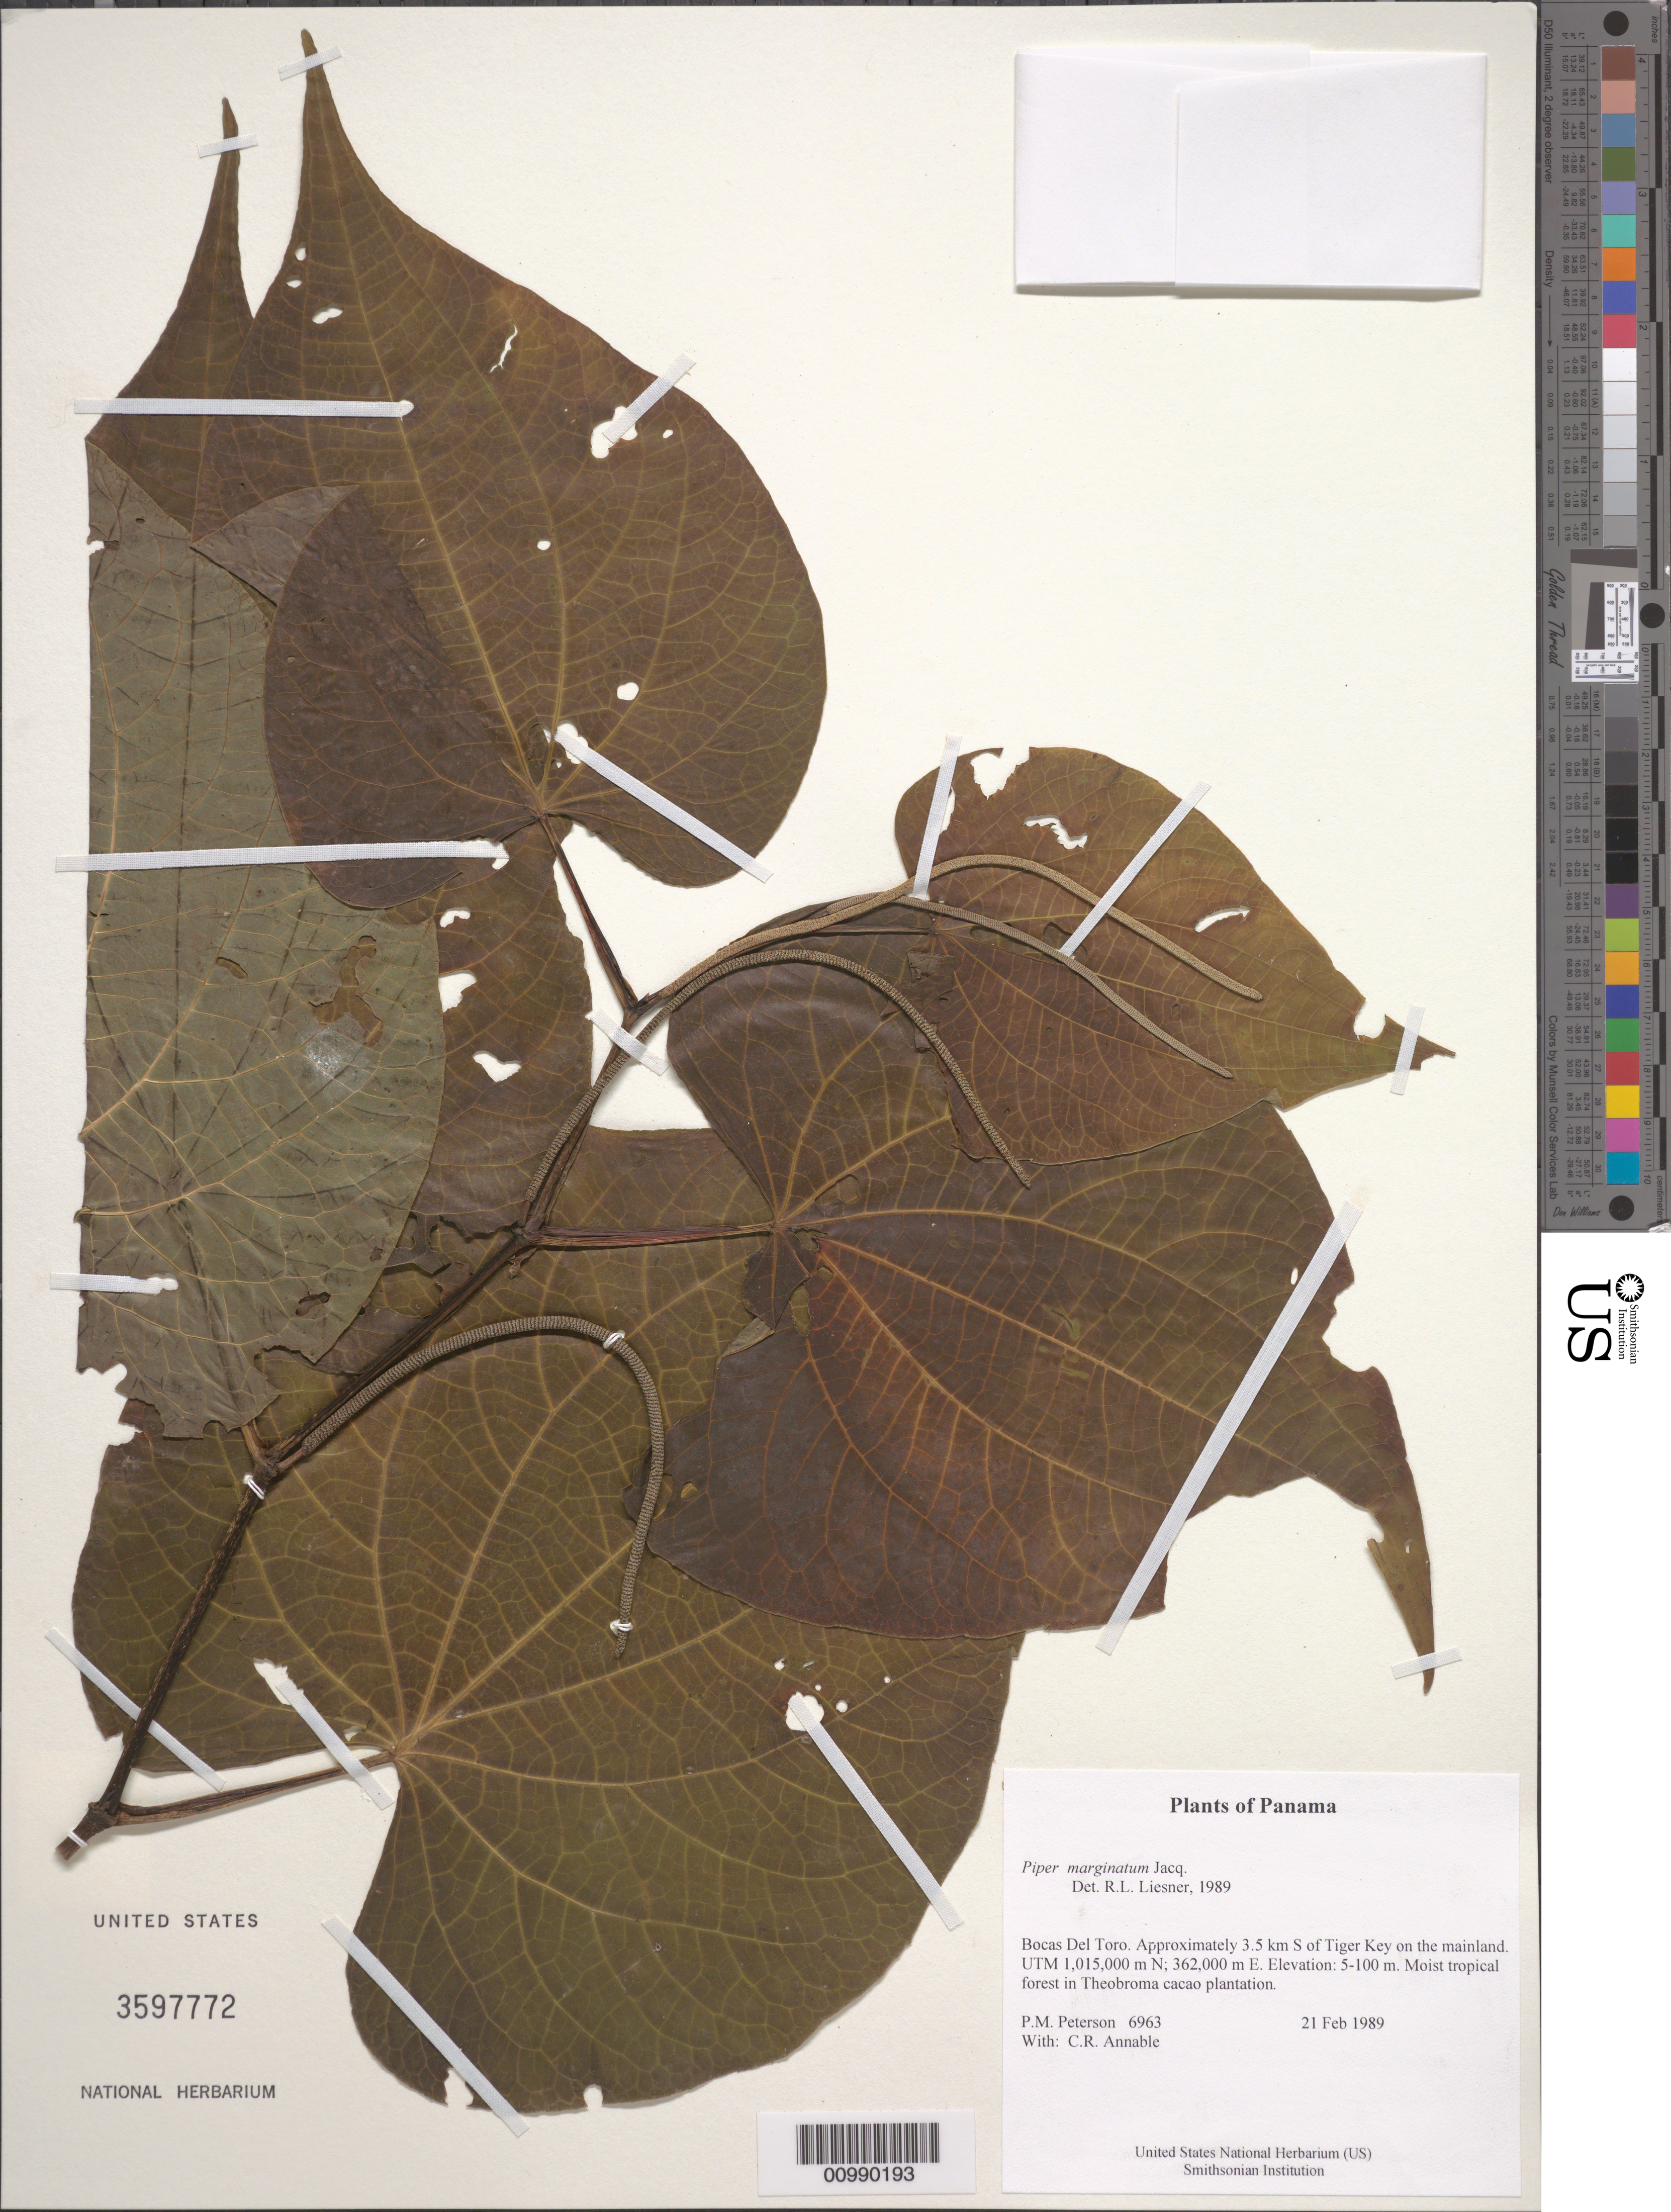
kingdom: Plantae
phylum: Tracheophyta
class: Magnoliopsida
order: Piperales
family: Piperaceae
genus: Piper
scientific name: Piper marginatum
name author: Jacq.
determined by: Liesner, R. L.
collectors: P. M. Peterson & C. R. Annable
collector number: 06963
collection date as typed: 21 Feb 1989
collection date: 1989-02-21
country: Panama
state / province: Bocas del Toro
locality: Approximately 3.5 km S of Tiger Key on the mainland. UTM 1,015,000 m N; 362,000 m E.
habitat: Moist tropical forest in Theobroma cacao plantation.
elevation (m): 5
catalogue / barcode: US 3597772